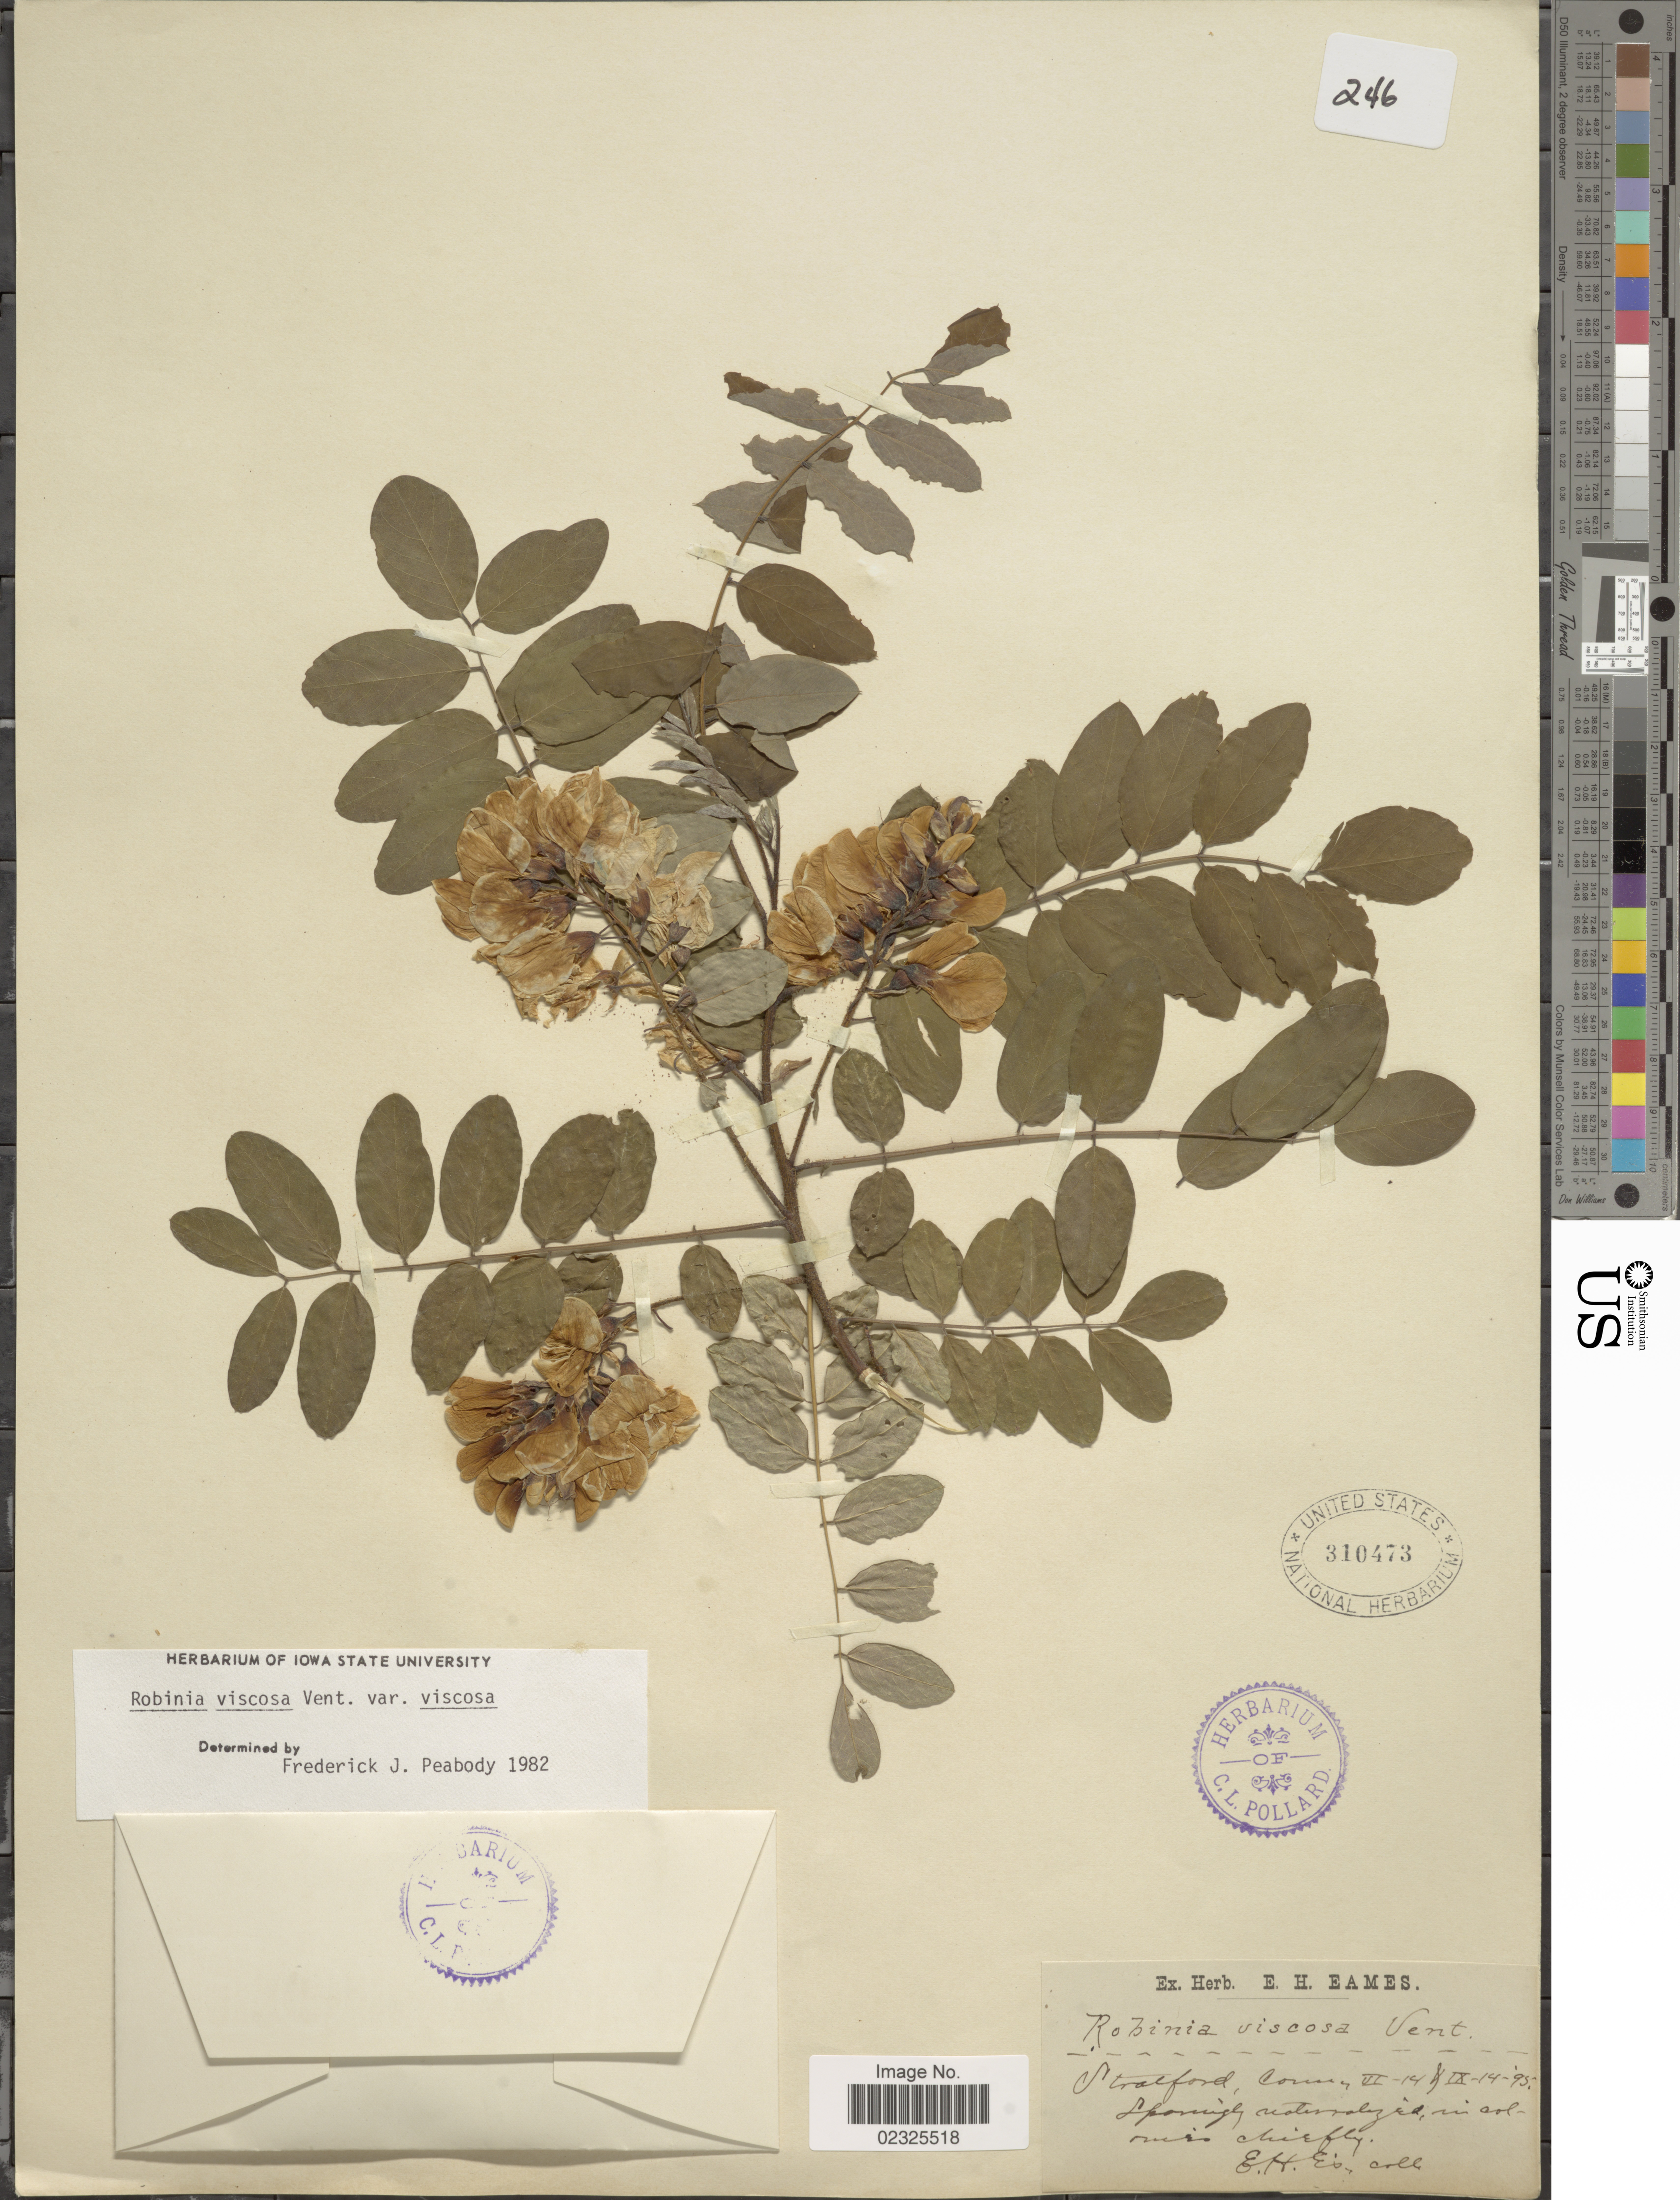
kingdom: Plantae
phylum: Tracheophyta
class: Magnoliopsida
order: Fabales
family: Fabaceae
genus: Robinia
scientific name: Robinia viscosa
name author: Vent.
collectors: E. H. Eames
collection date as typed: Transcribed d/m/y: 14/6/95 to 14/9/95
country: United States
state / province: Connecticut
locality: Stratford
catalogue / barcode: US 310473